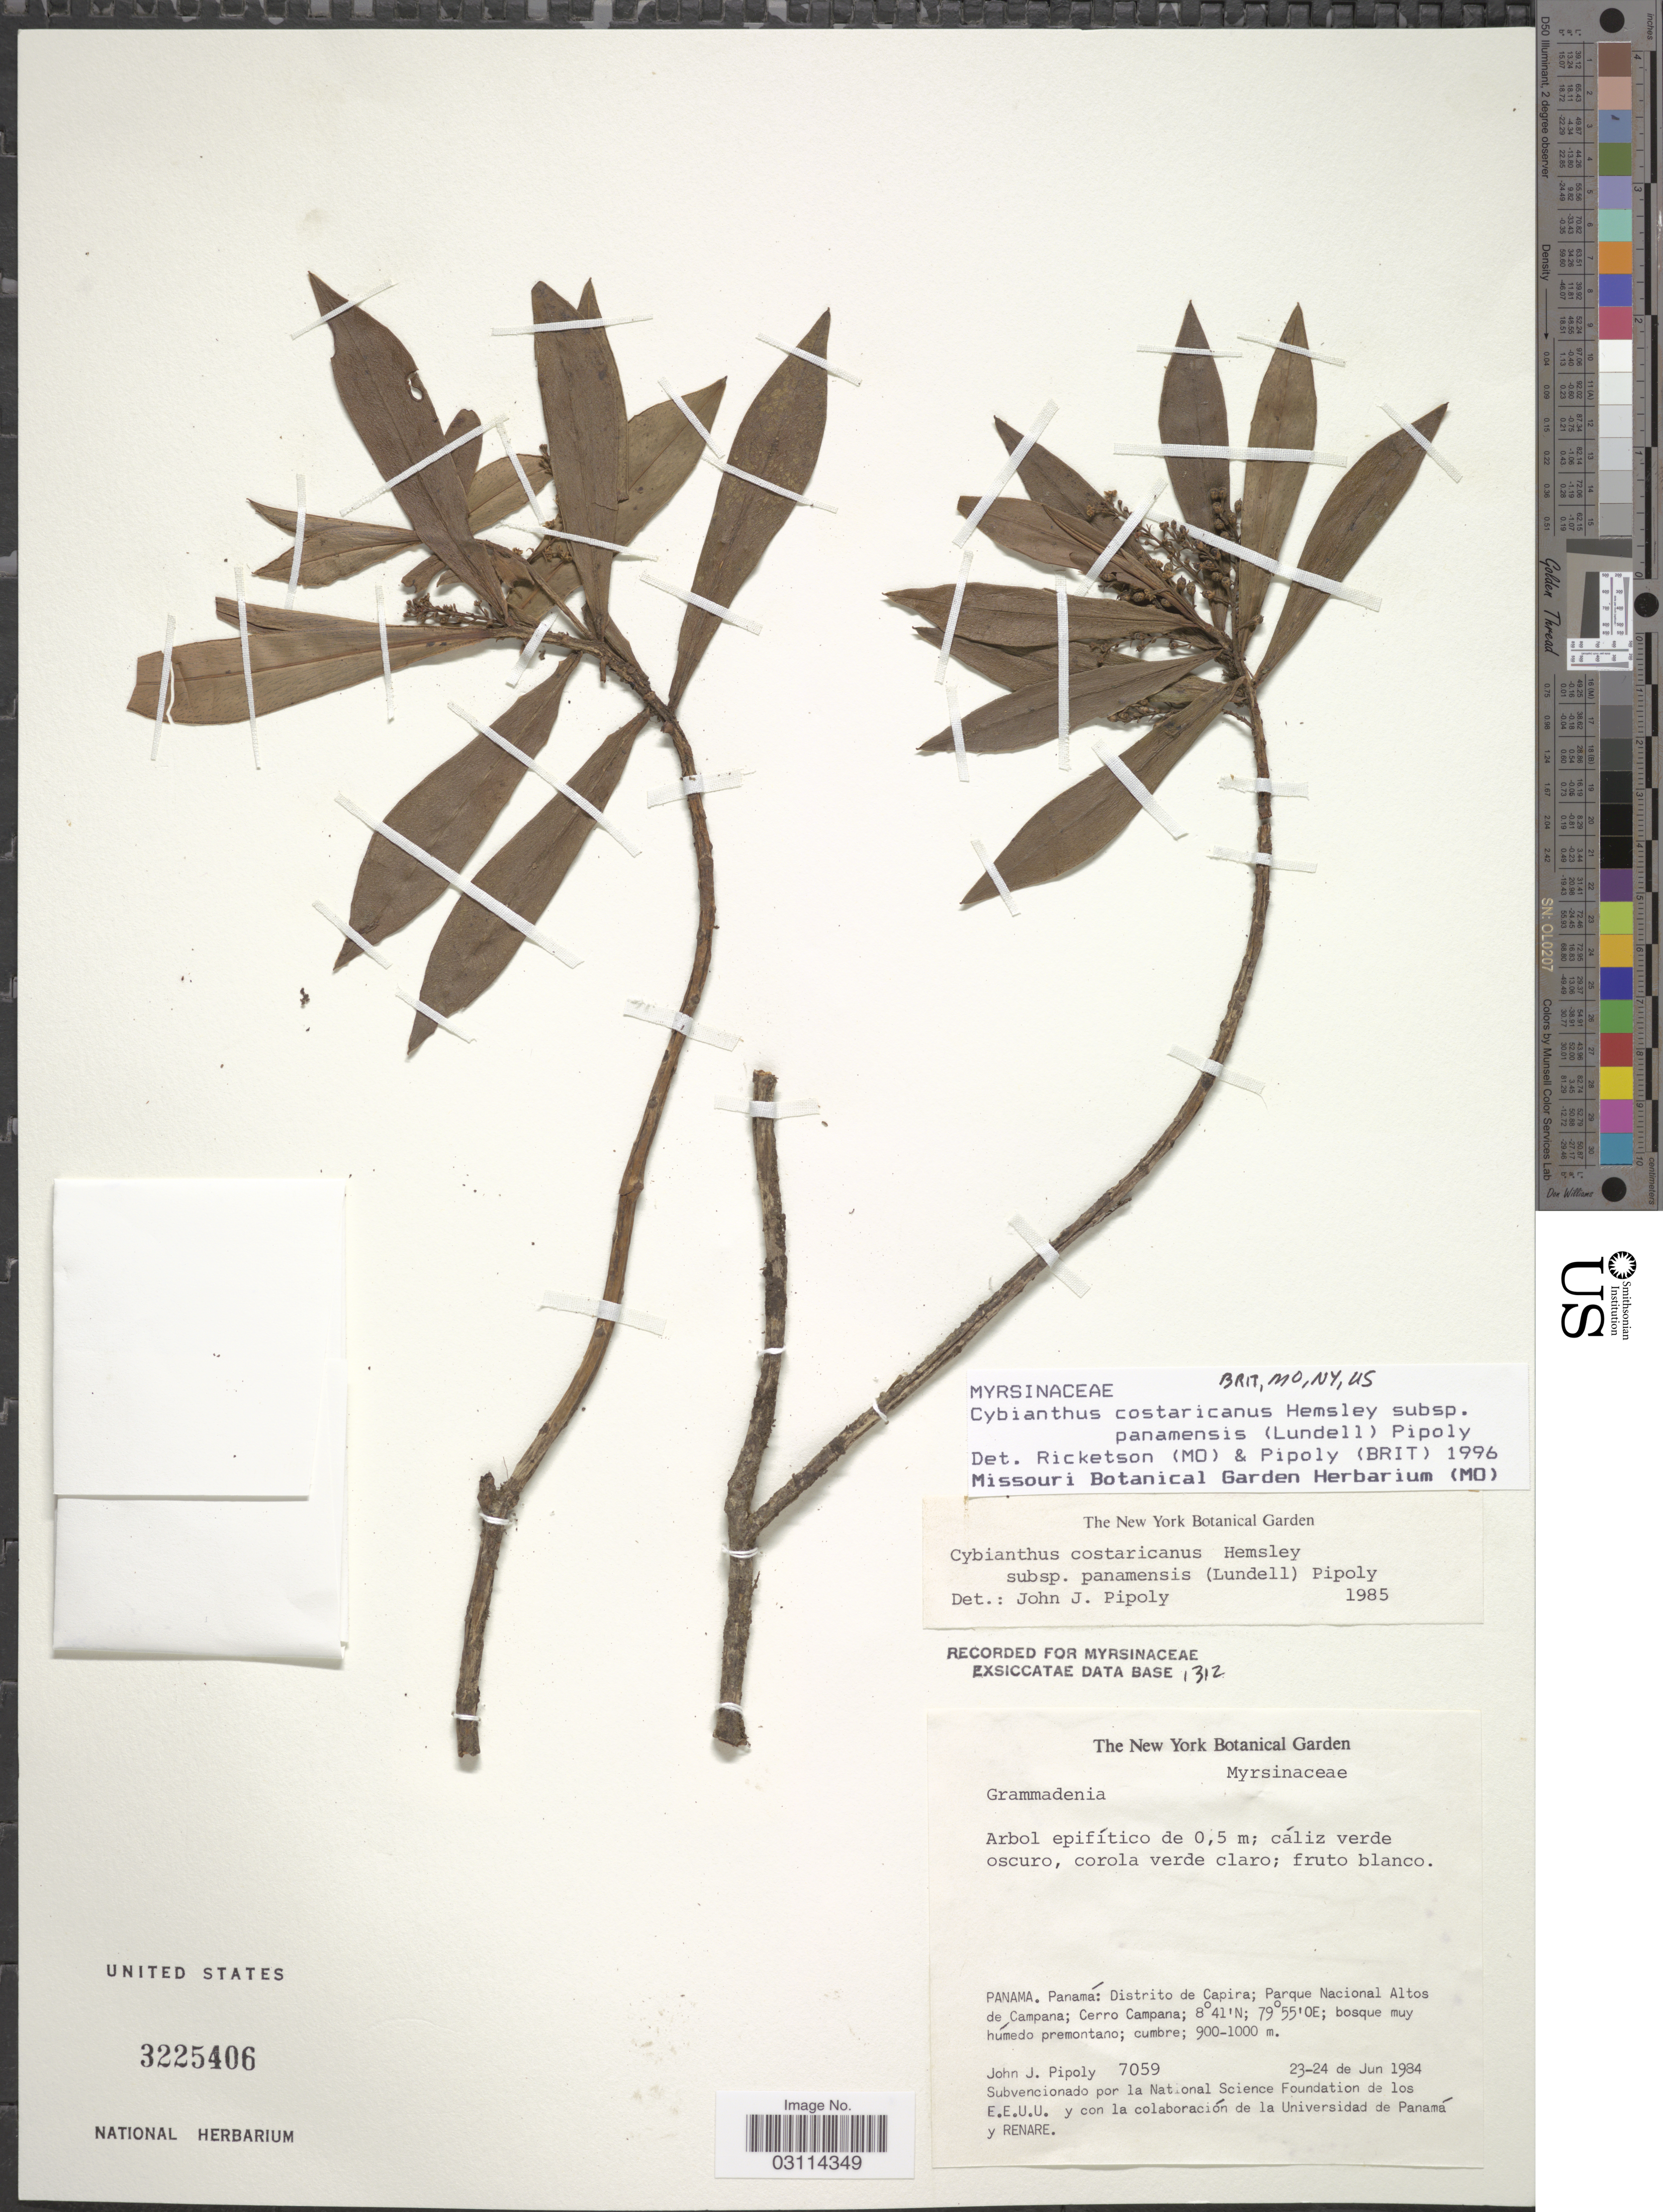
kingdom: Plantae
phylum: Tracheophyta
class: Magnoliopsida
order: Ericales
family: Primulaceae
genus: Cybianthus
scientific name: Cybianthus costaricanus subsp. panamensis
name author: (Lundell) Pipoly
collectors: J. J. Pipoly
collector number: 7059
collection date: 1984-06-23/1984-06-24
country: Panama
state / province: Panamá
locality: Distrito de Capira: Parque Nacional Altos de Campana; Cerro Campana; bosque muy húmedo premontano.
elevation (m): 900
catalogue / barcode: US 3225406